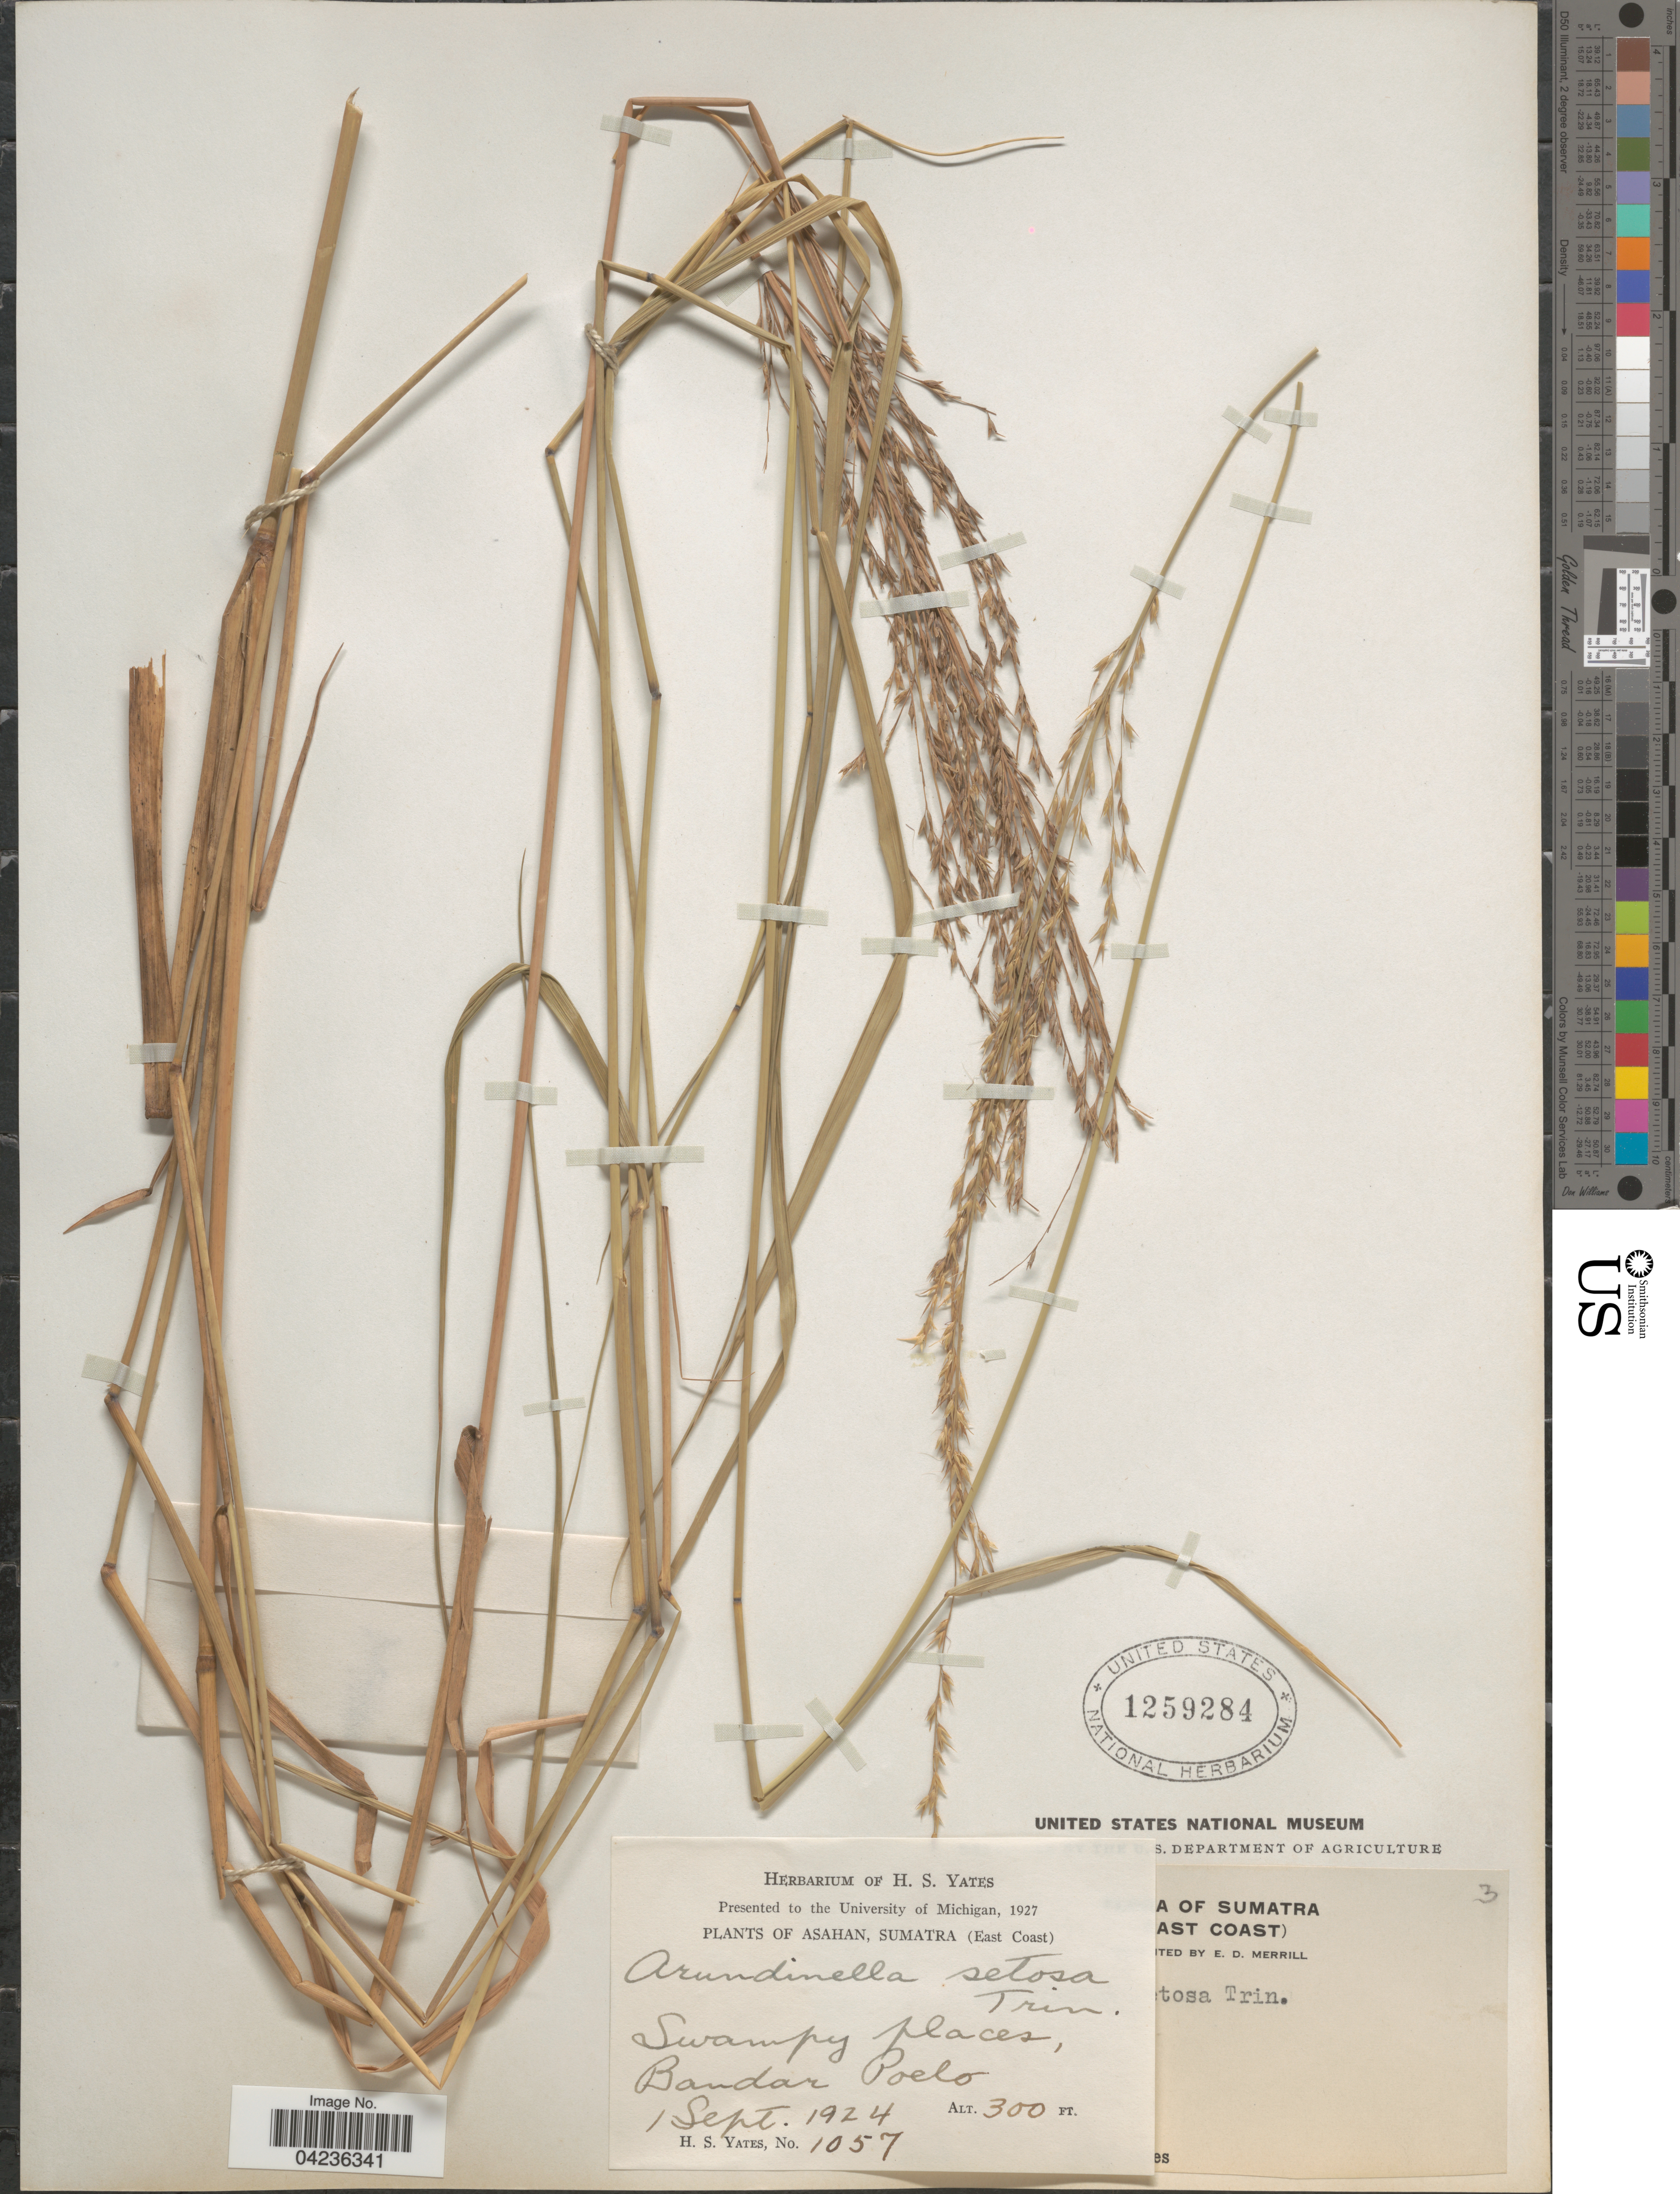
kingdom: Plantae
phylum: Tracheophyta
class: Liliopsida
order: Poales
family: Poaceae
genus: Arundinella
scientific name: Arundinella setosa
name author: Trin.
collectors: H. S. Yates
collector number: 1057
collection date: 1924-09-01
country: Indonesia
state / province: Sumatra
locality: Asahan, (East Coast). Swampy places, Bandar Poelo.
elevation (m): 91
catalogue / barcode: US 1259284